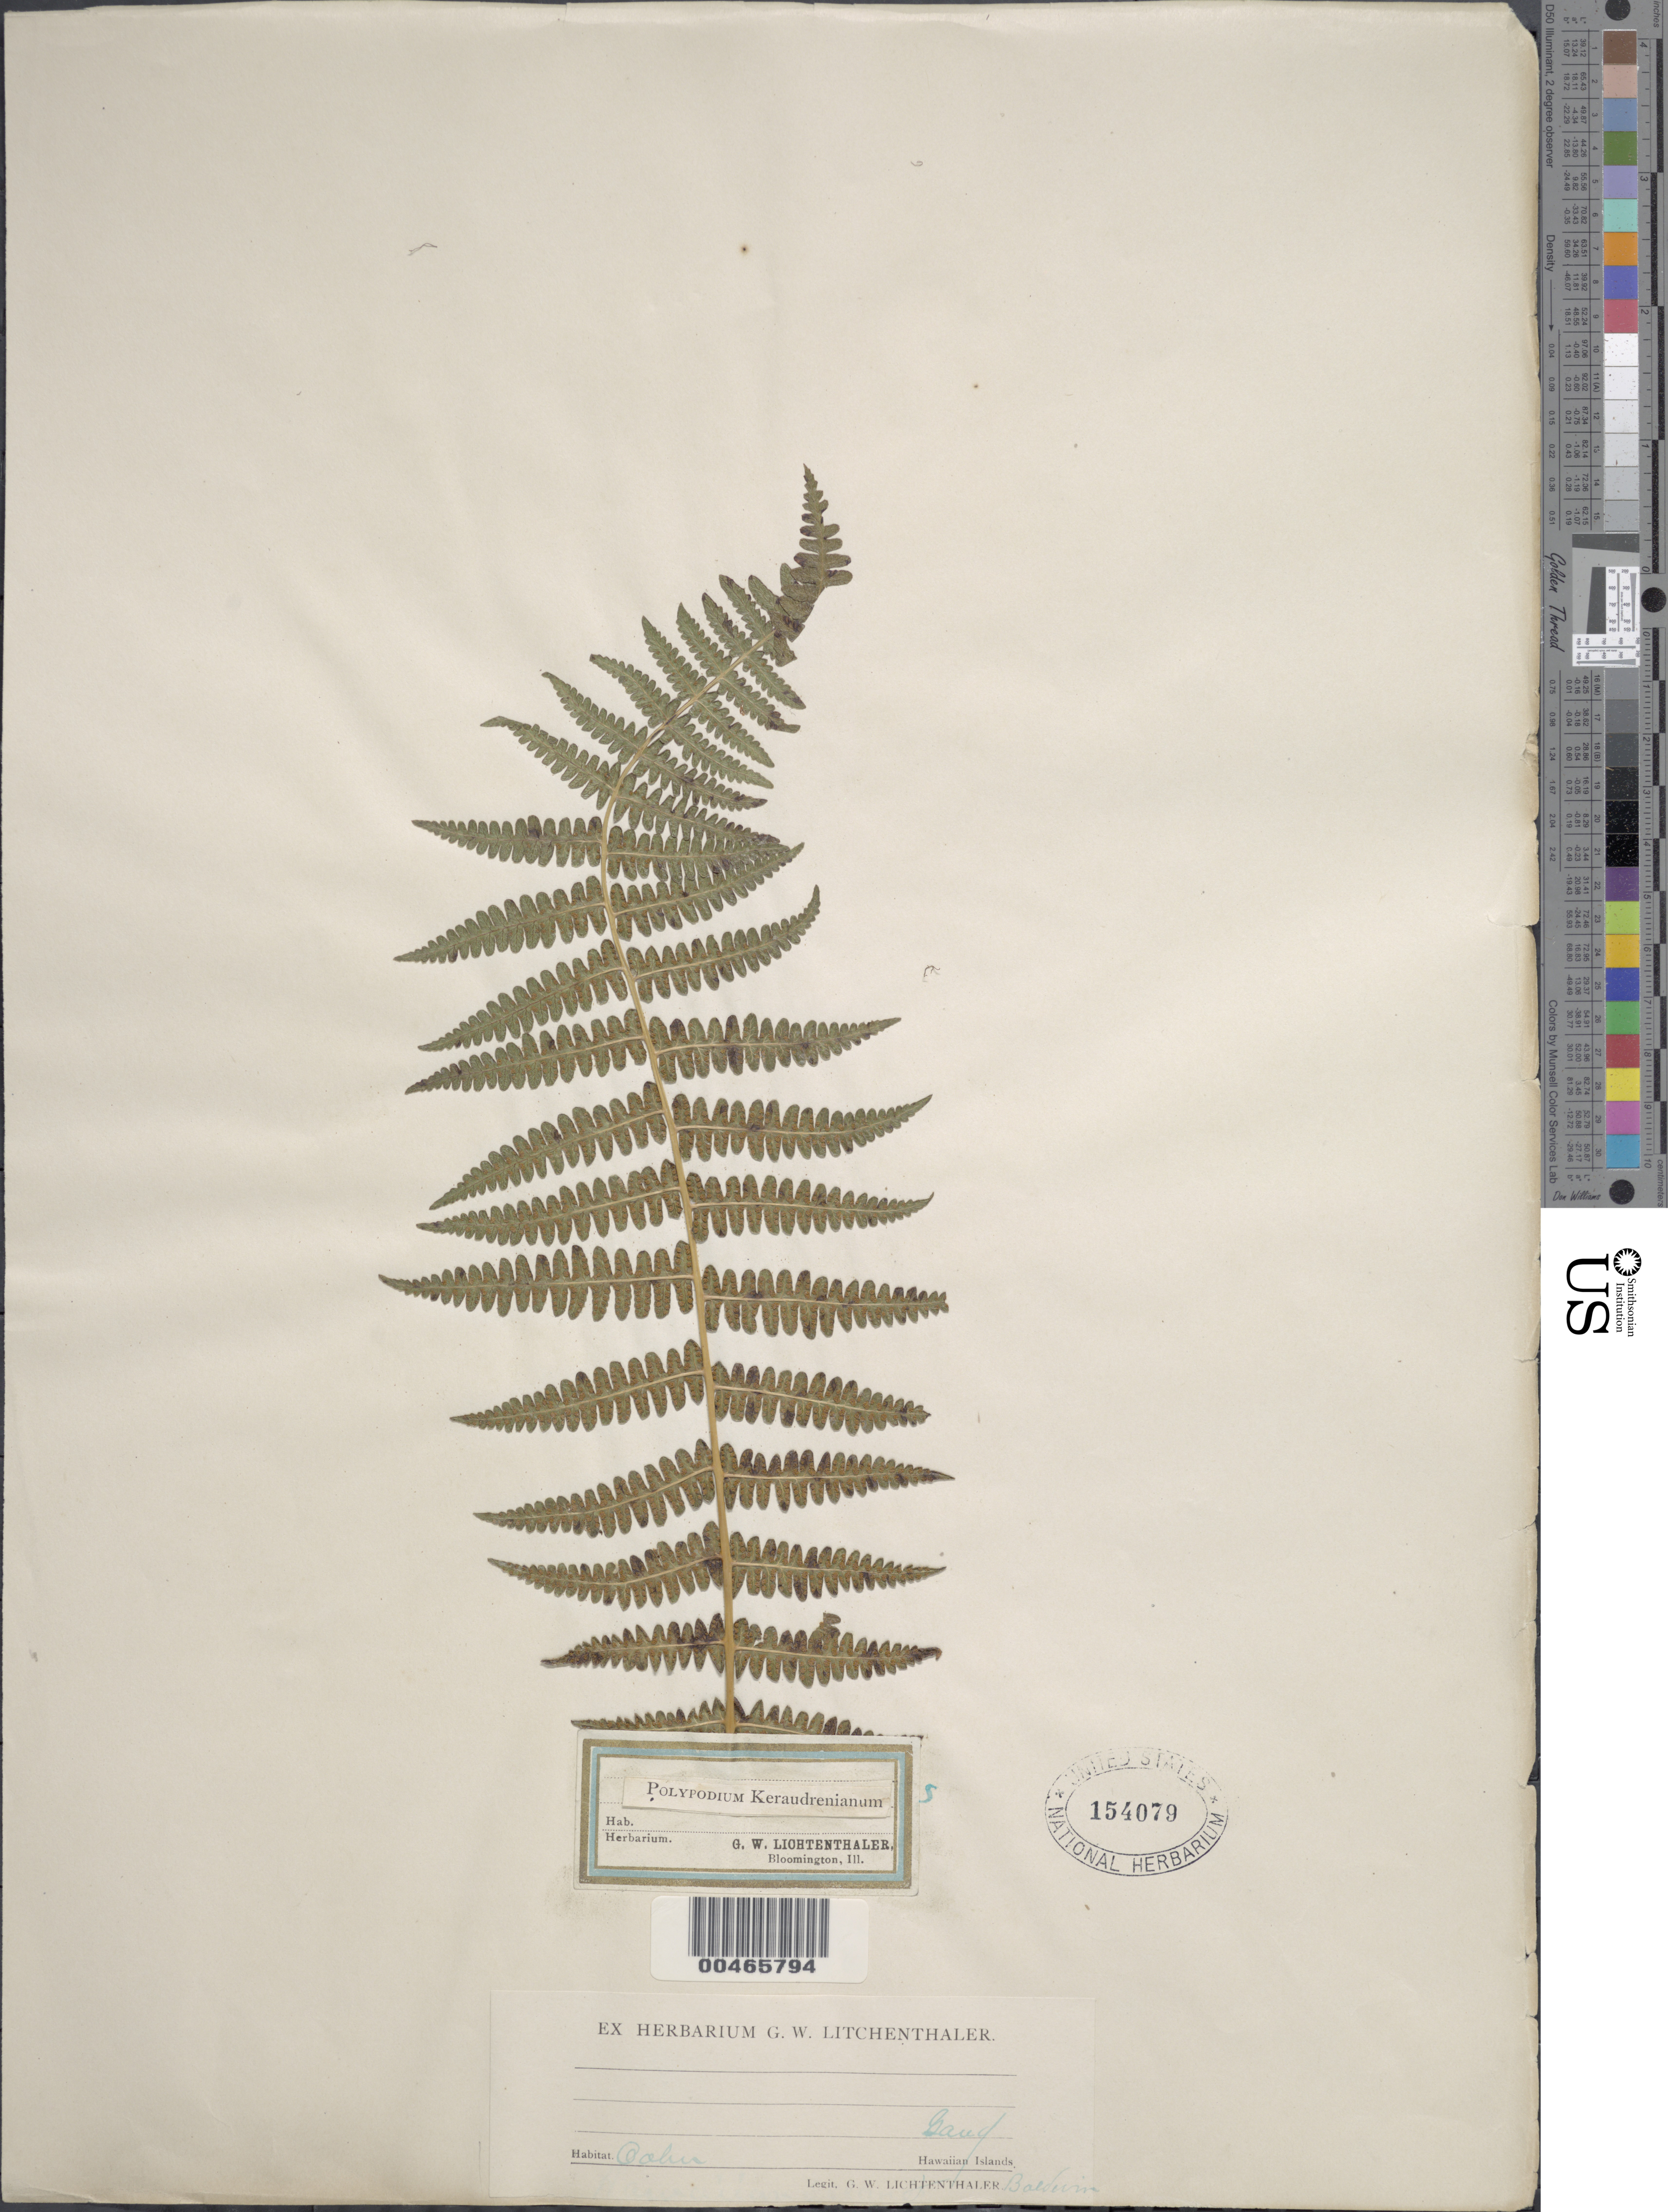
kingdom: Plantae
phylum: Tracheophyta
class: Polypodiopsida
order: Polypodiales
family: Thelypteridaceae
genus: Pseudophegopteris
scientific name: Pseudophegopteris keraudreniana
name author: (Gaudich.) Holttum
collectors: G. Lichtenthaler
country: United States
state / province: Hawaii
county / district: Kauai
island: Kaua'i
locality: Hawaiian Islands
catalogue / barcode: US 154079